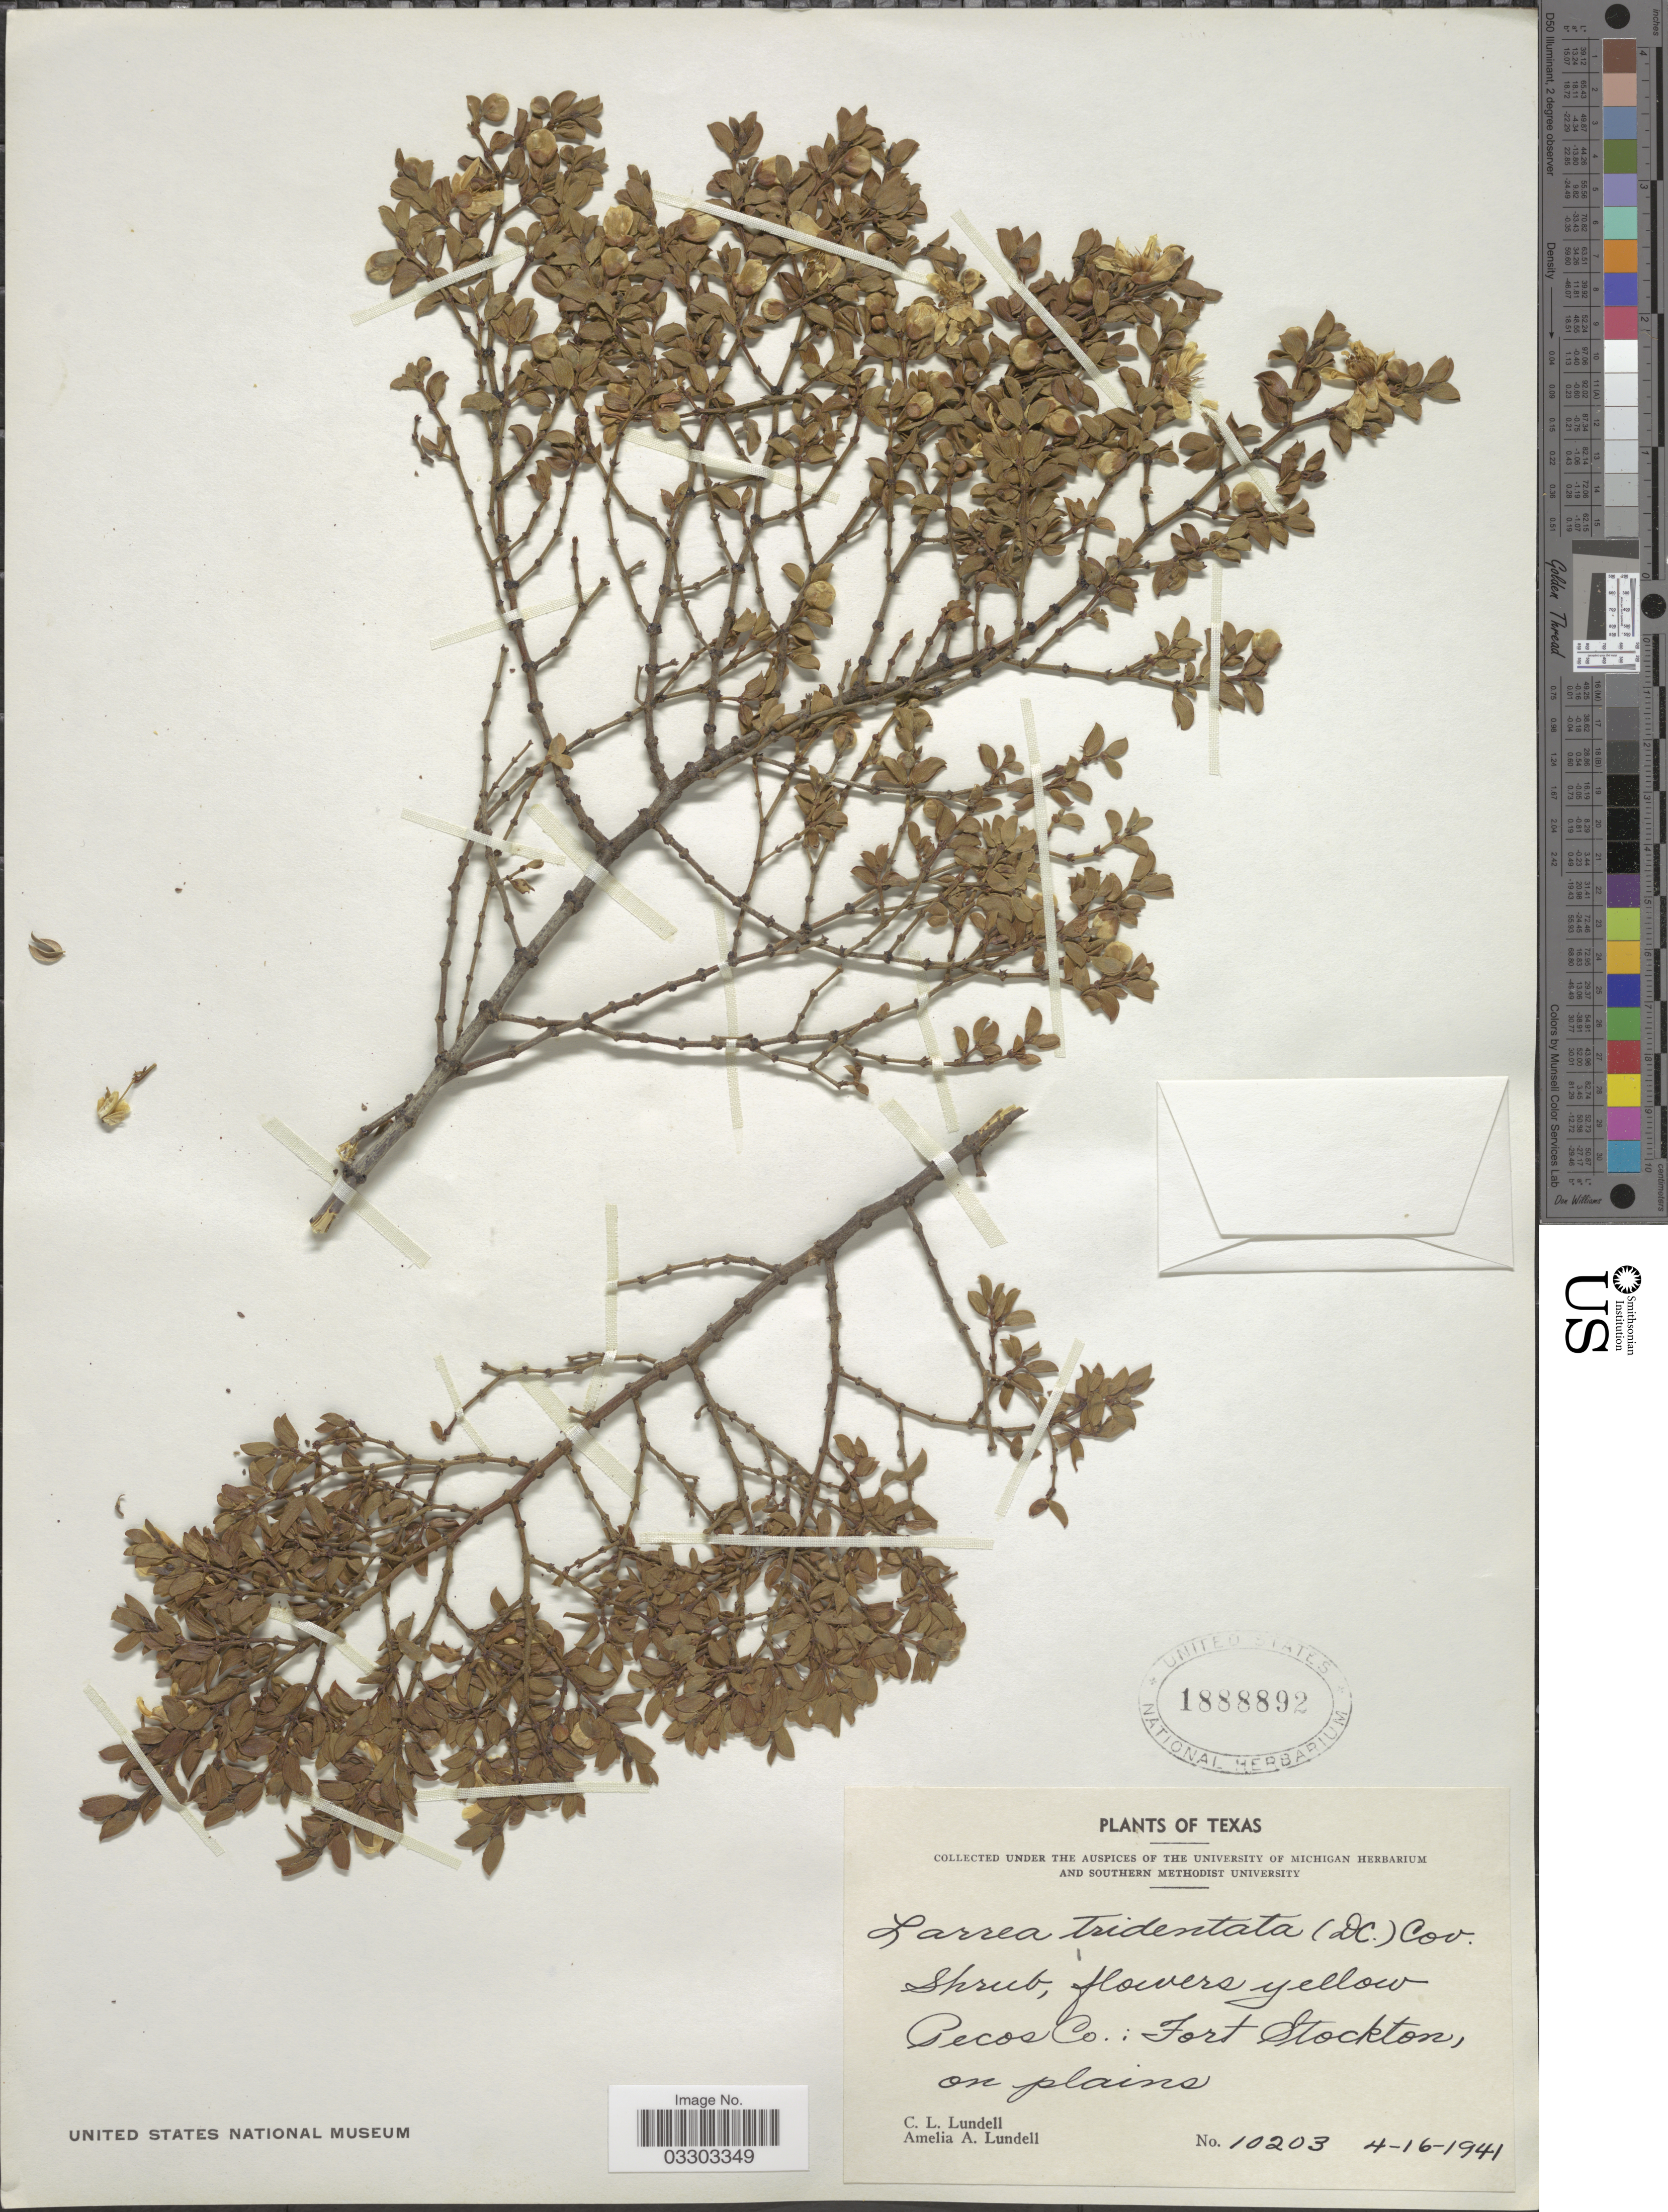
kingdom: Plantae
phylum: Tracheophyta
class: Magnoliopsida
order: Zygophyllales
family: Zygophyllaceae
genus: Larrea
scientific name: Larrea tridentata var. tridentata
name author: (Sessé & Moc. ex DC.) Coville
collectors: C. L. Lundell & A. A. Lundell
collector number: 10203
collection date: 1941-04-16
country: United States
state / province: Texas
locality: Pecos Co.: Fort Stockton, on plains.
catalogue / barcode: US 1888892